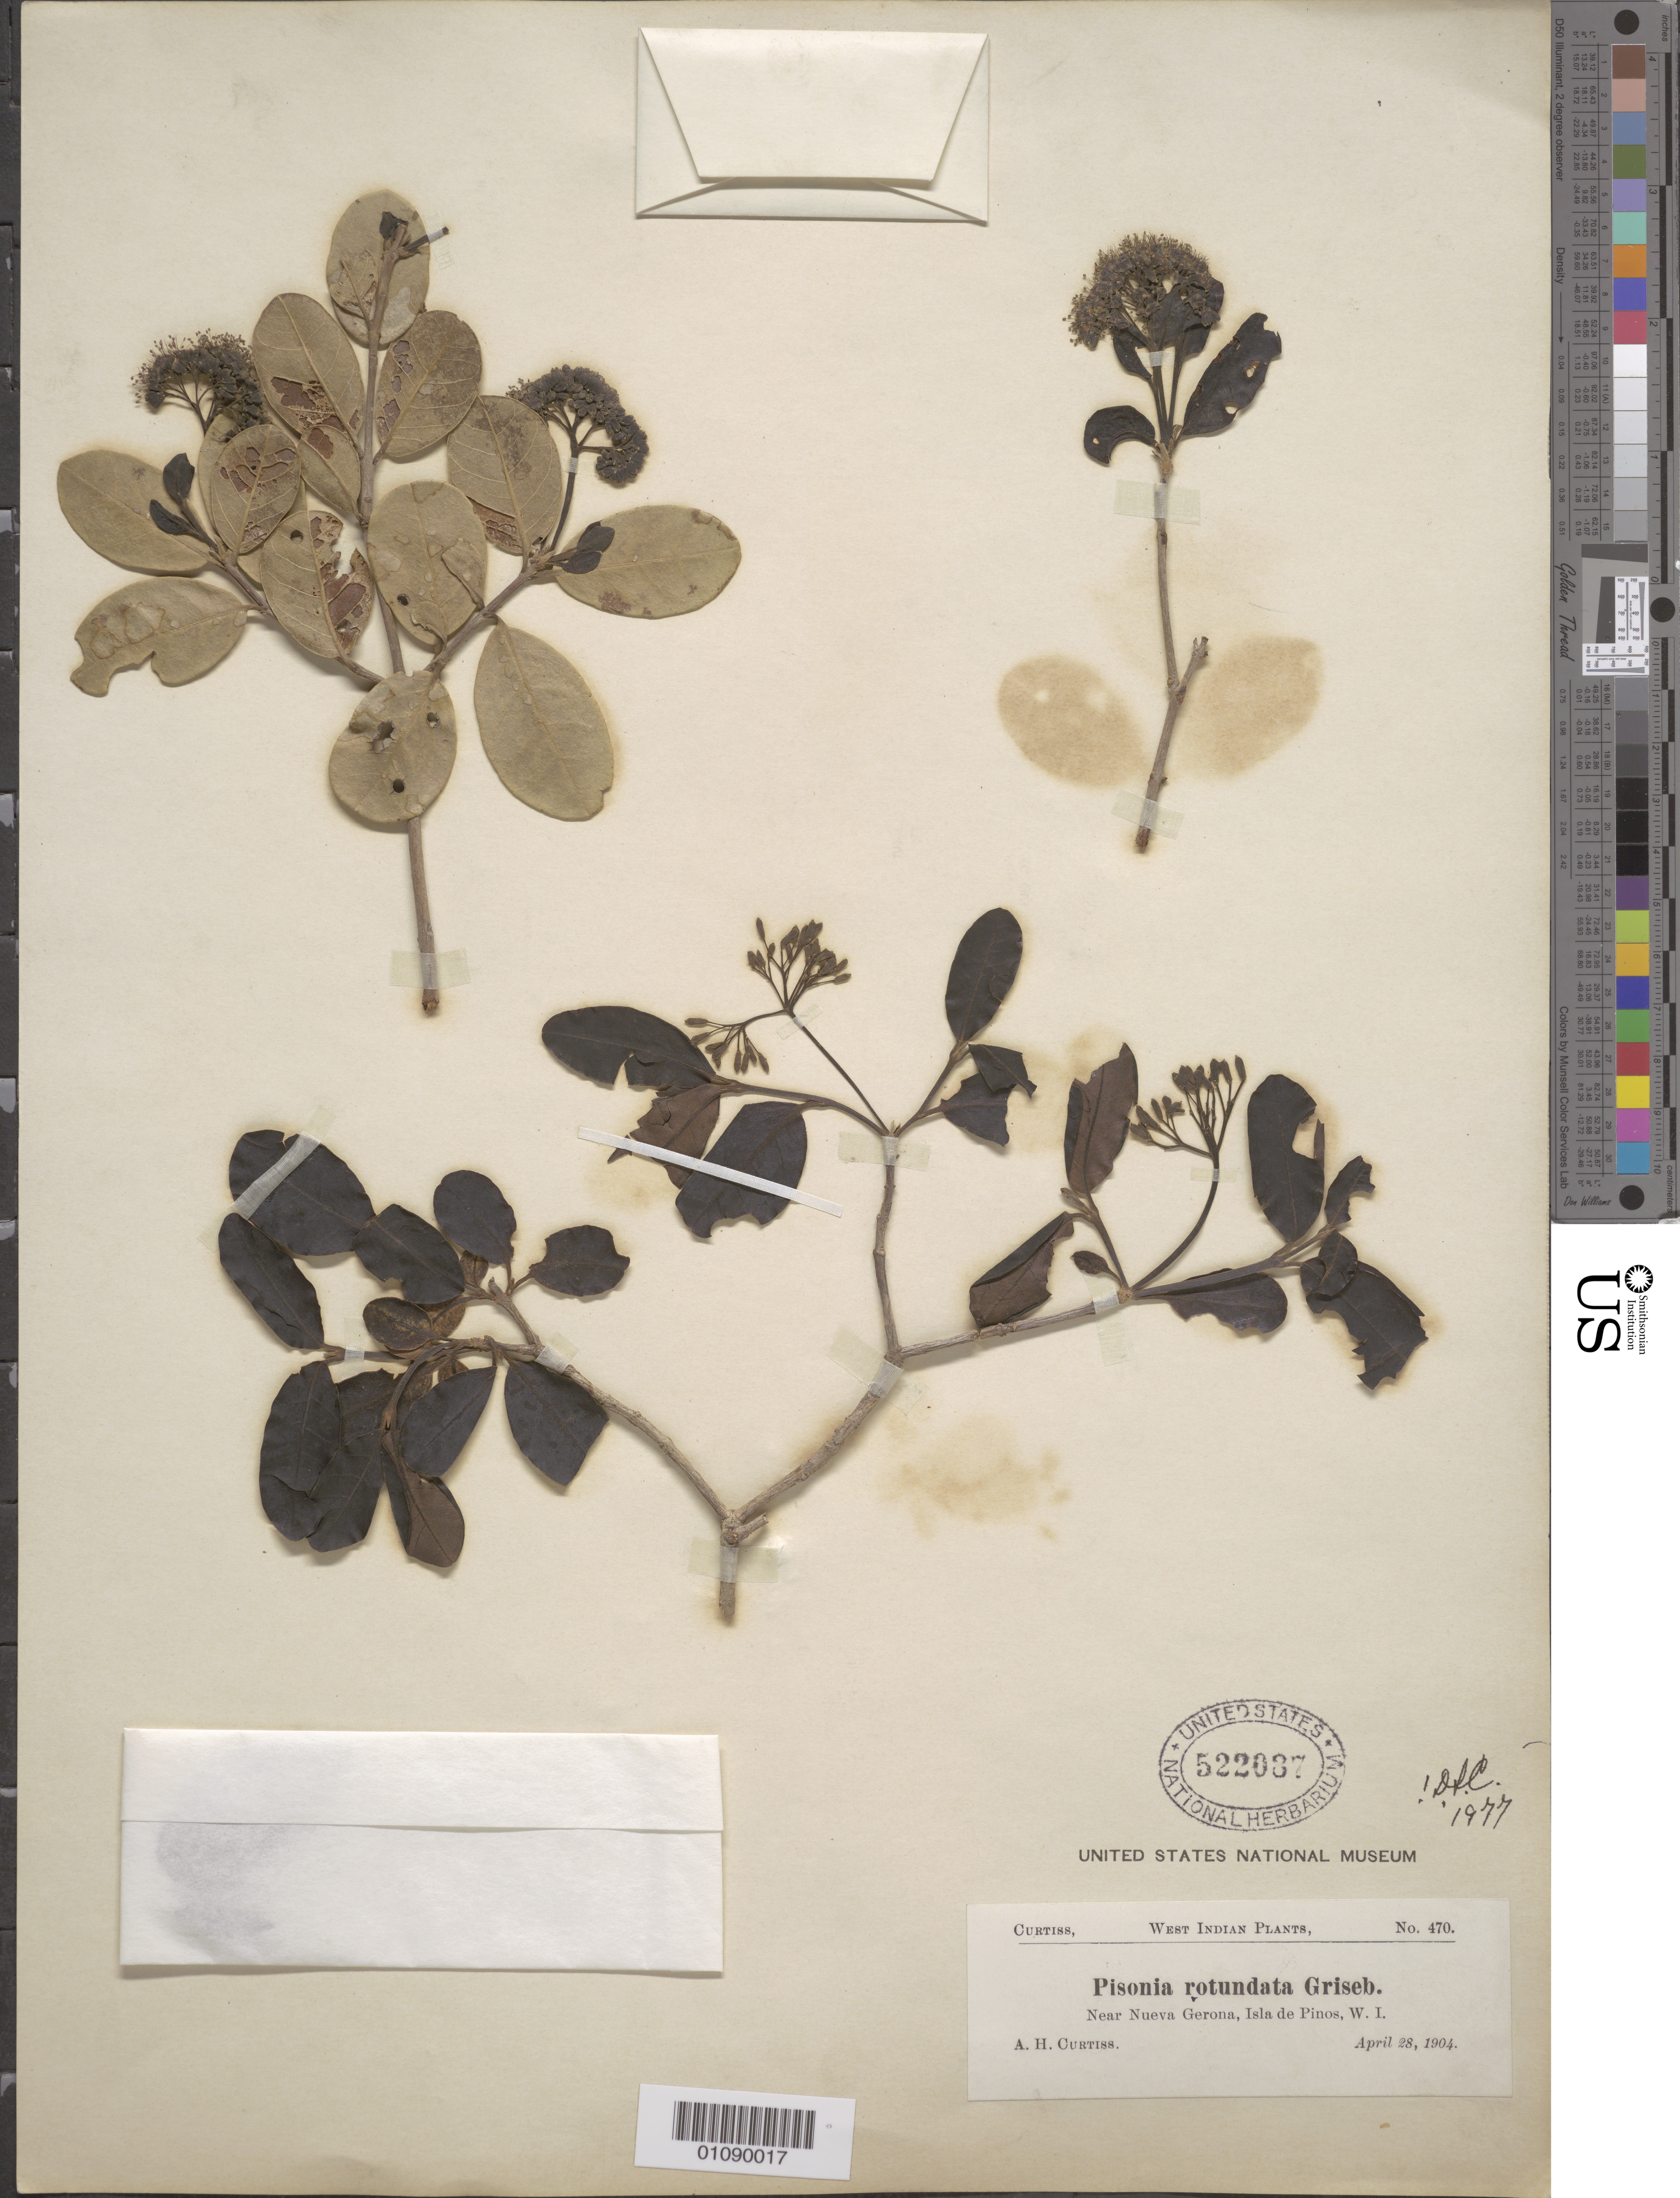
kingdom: Plantae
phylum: Tracheophyta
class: Magnoliopsida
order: Caryophyllales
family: Nyctaginaceae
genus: Pisonia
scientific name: Pisonia rotundata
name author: Griseb.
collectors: A. H. Curtiss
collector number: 470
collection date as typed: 28 Apr 1904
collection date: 1904-04-28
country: Cuba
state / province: Isla de La Juventud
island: Isla de la Juventud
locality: Isla de Pinos, near Nueva Gerona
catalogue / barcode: US 522037